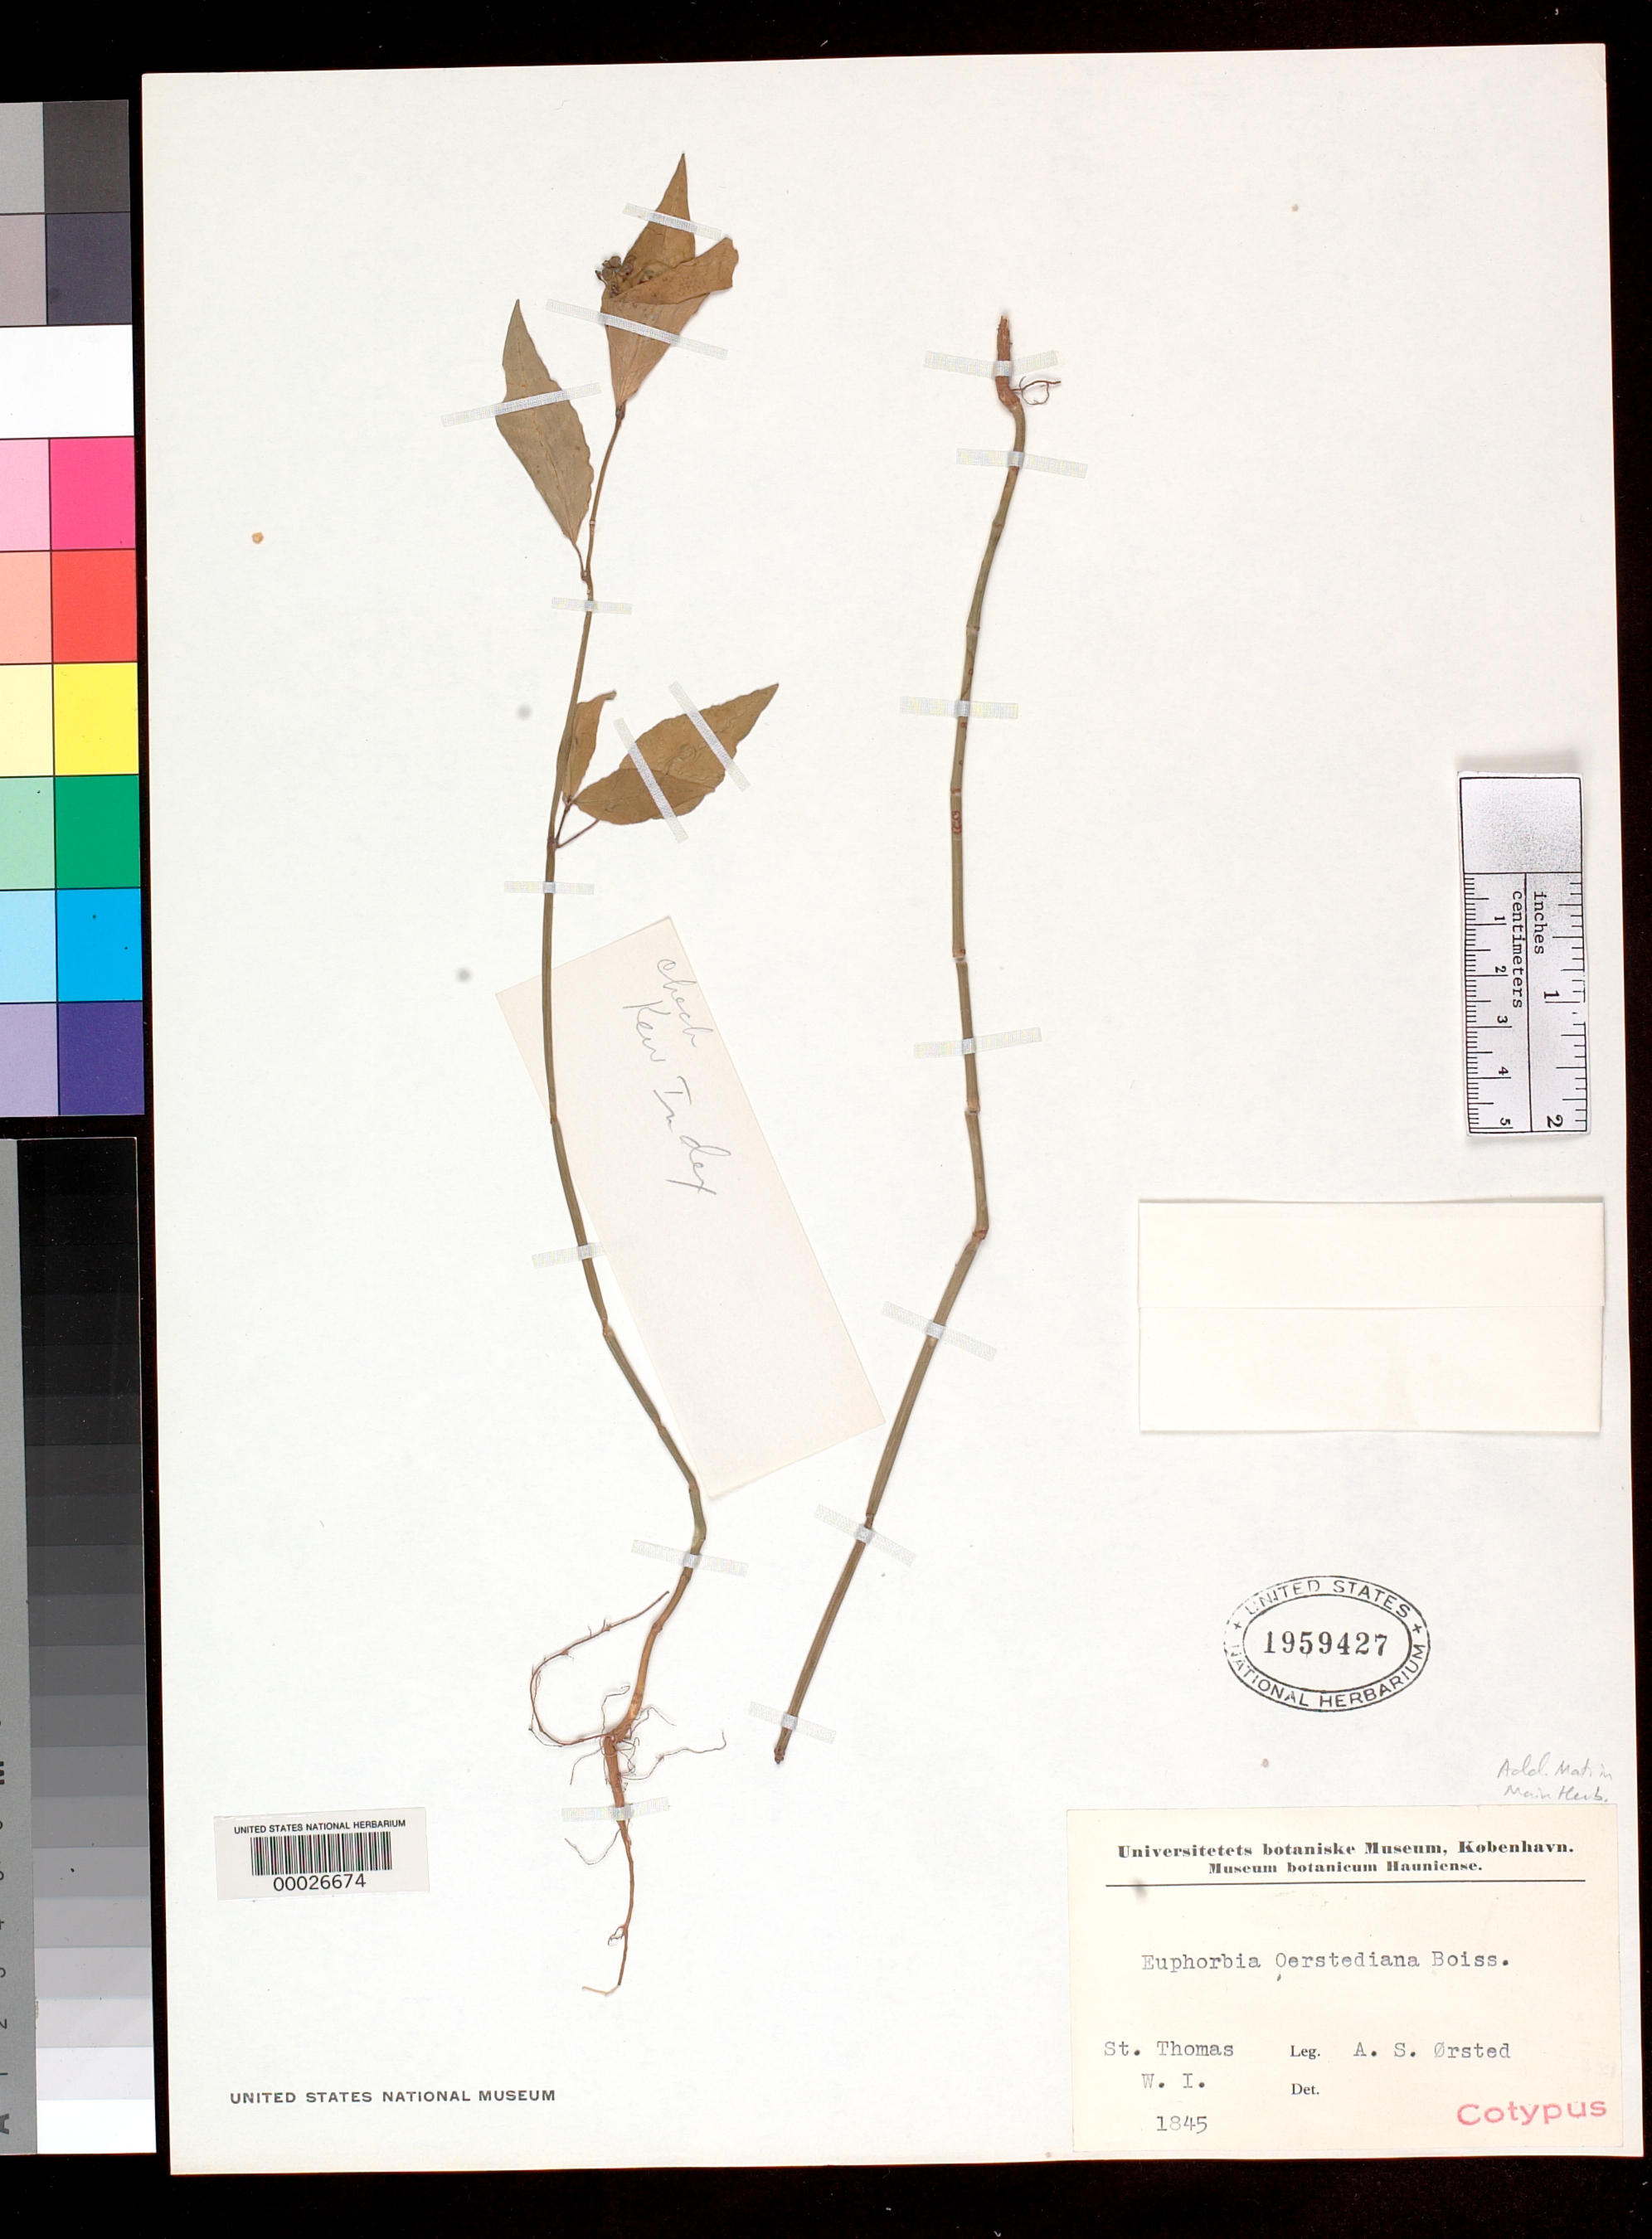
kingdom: Plantae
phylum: Tracheophyta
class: Magnoliopsida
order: Malpighiales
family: Euphorbiaceae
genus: Poinsettia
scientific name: Poinsettia oerstediana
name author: Klotzsch & Garcke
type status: Syntype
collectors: A. S. Oersted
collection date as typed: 1845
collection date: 1845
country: U.S. Virgin Islands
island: St. Thomas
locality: St. Thomas, W.I. [protologue, "Hab. in insula St. Thomae et in monte Maraya]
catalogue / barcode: US 1959427